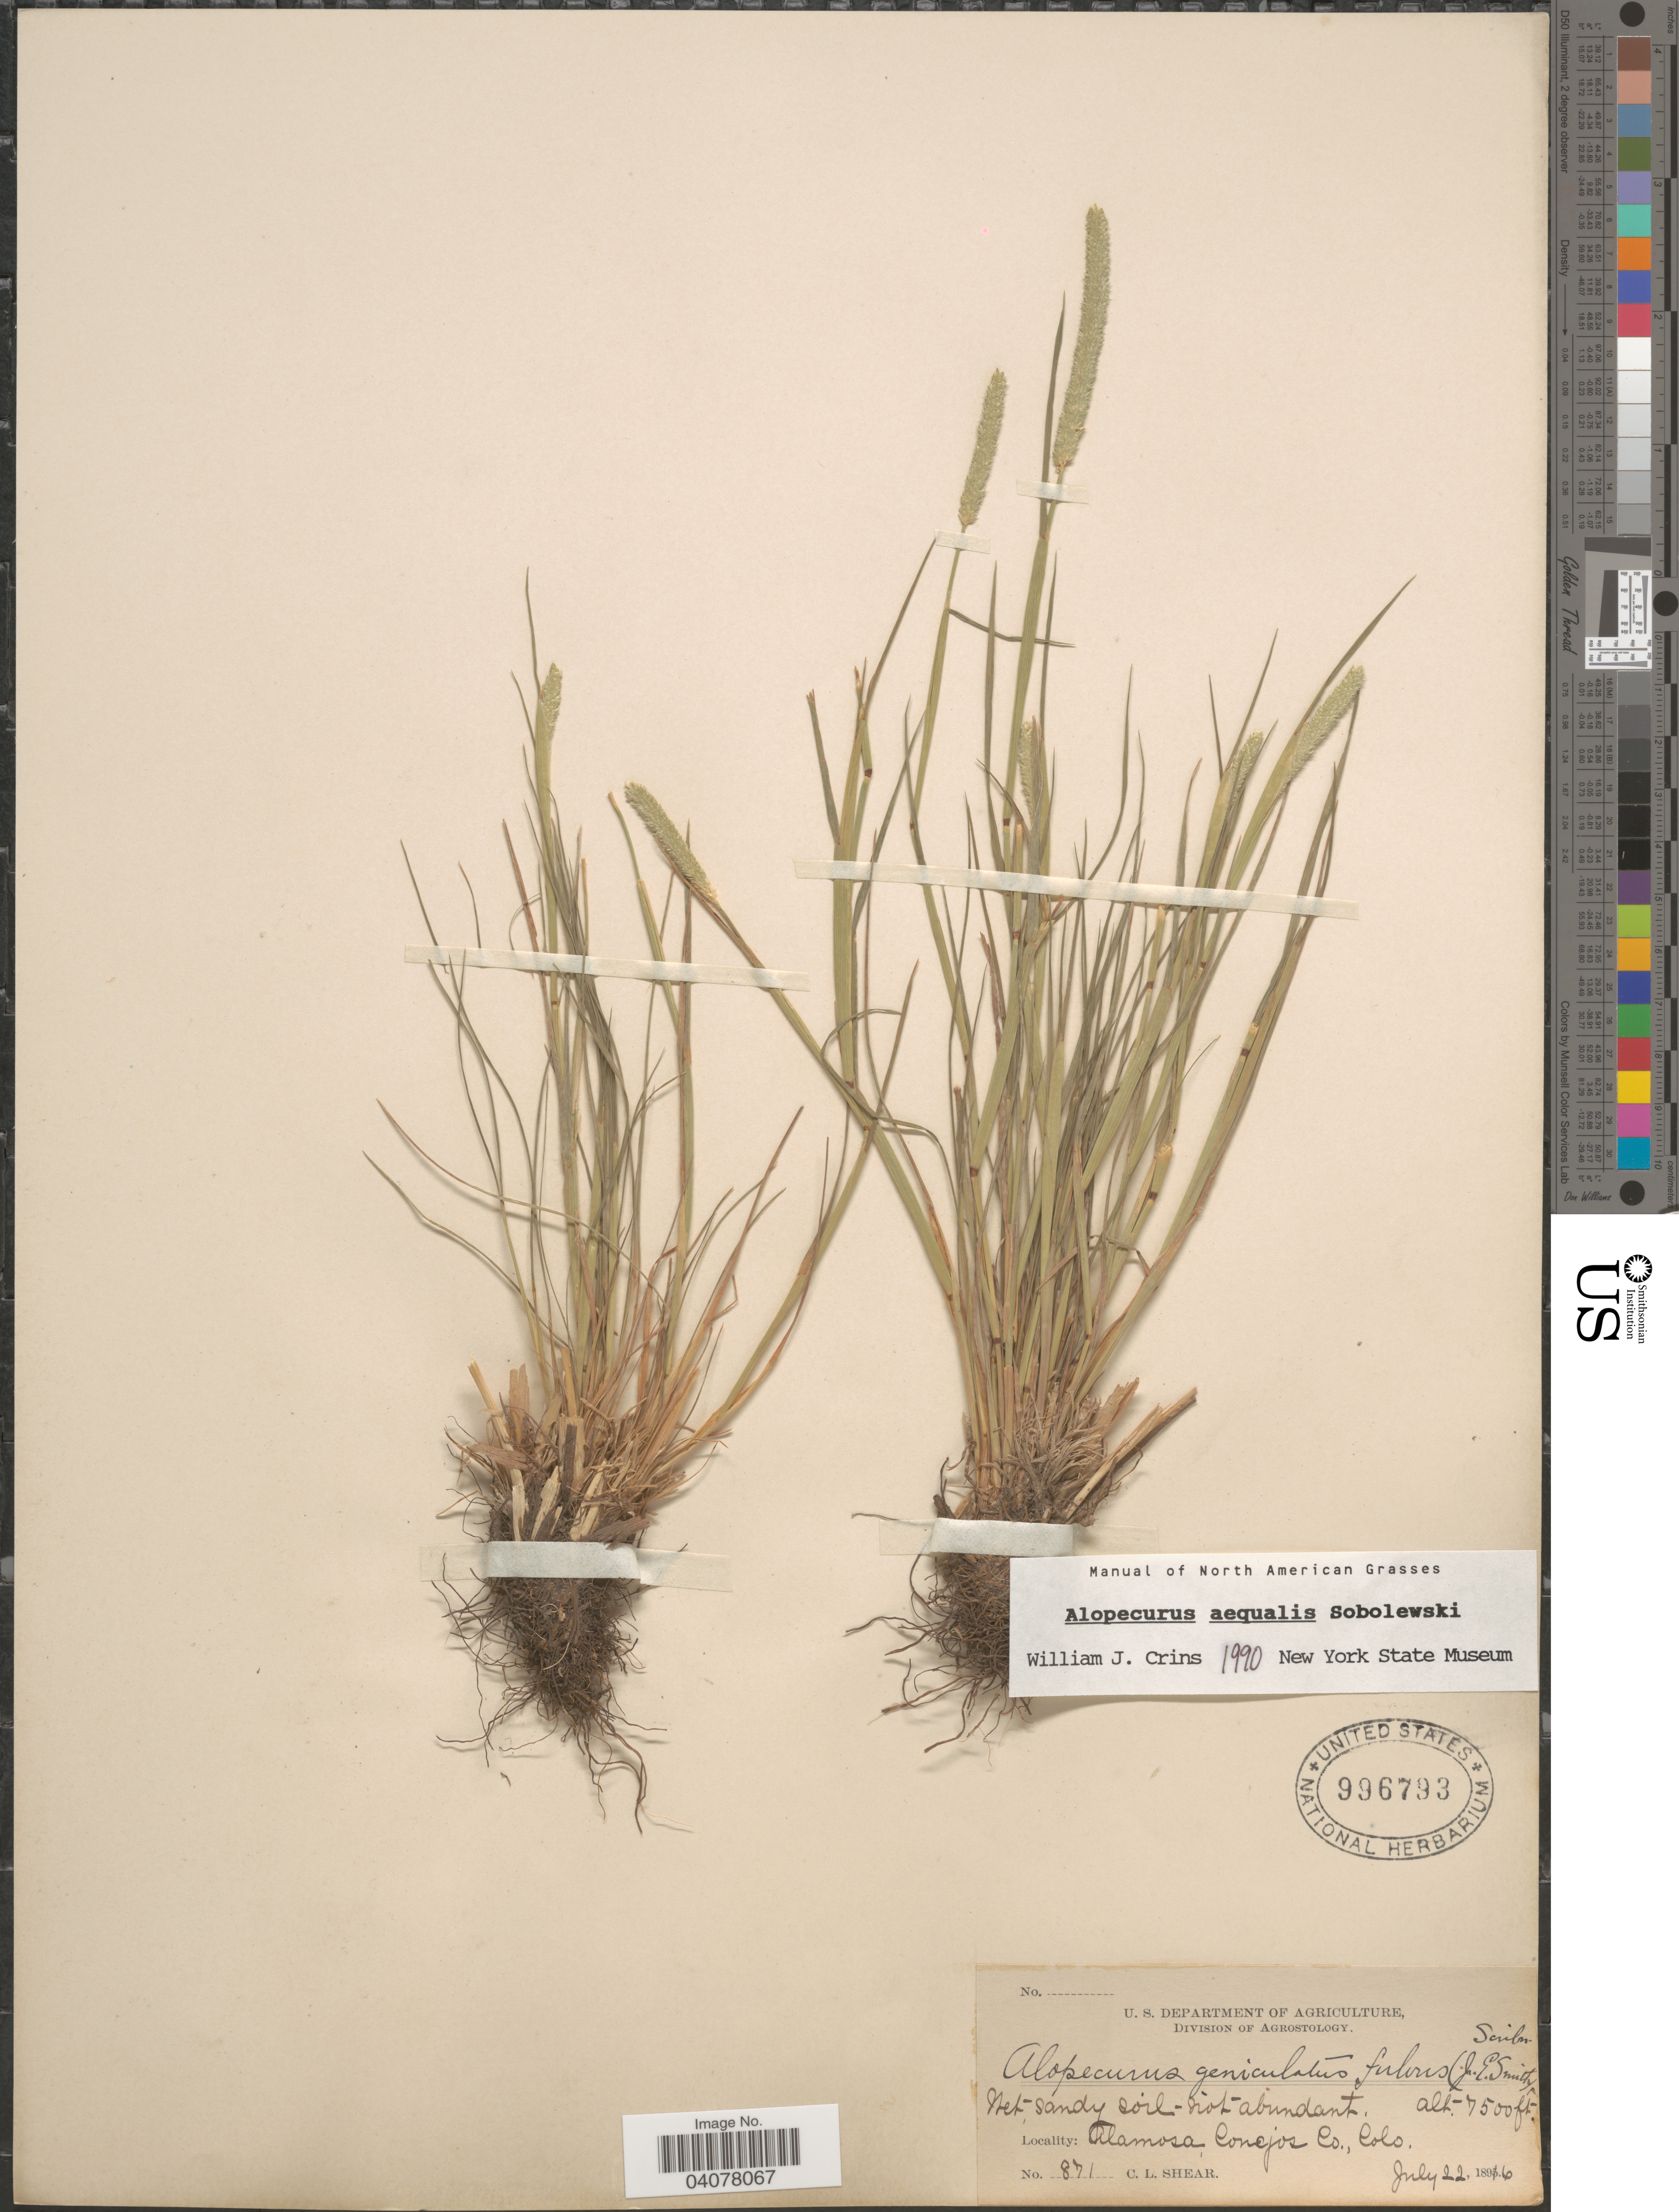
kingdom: Plantae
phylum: Tracheophyta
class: Liliopsida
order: Poales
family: Poaceae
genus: Alopecurus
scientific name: Alopecurus aequalis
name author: Sobol.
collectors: C. L. Shear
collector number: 871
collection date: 1896-07-22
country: United States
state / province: Colorado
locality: Alamosa Conejos Co.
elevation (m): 2286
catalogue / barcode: US 996793